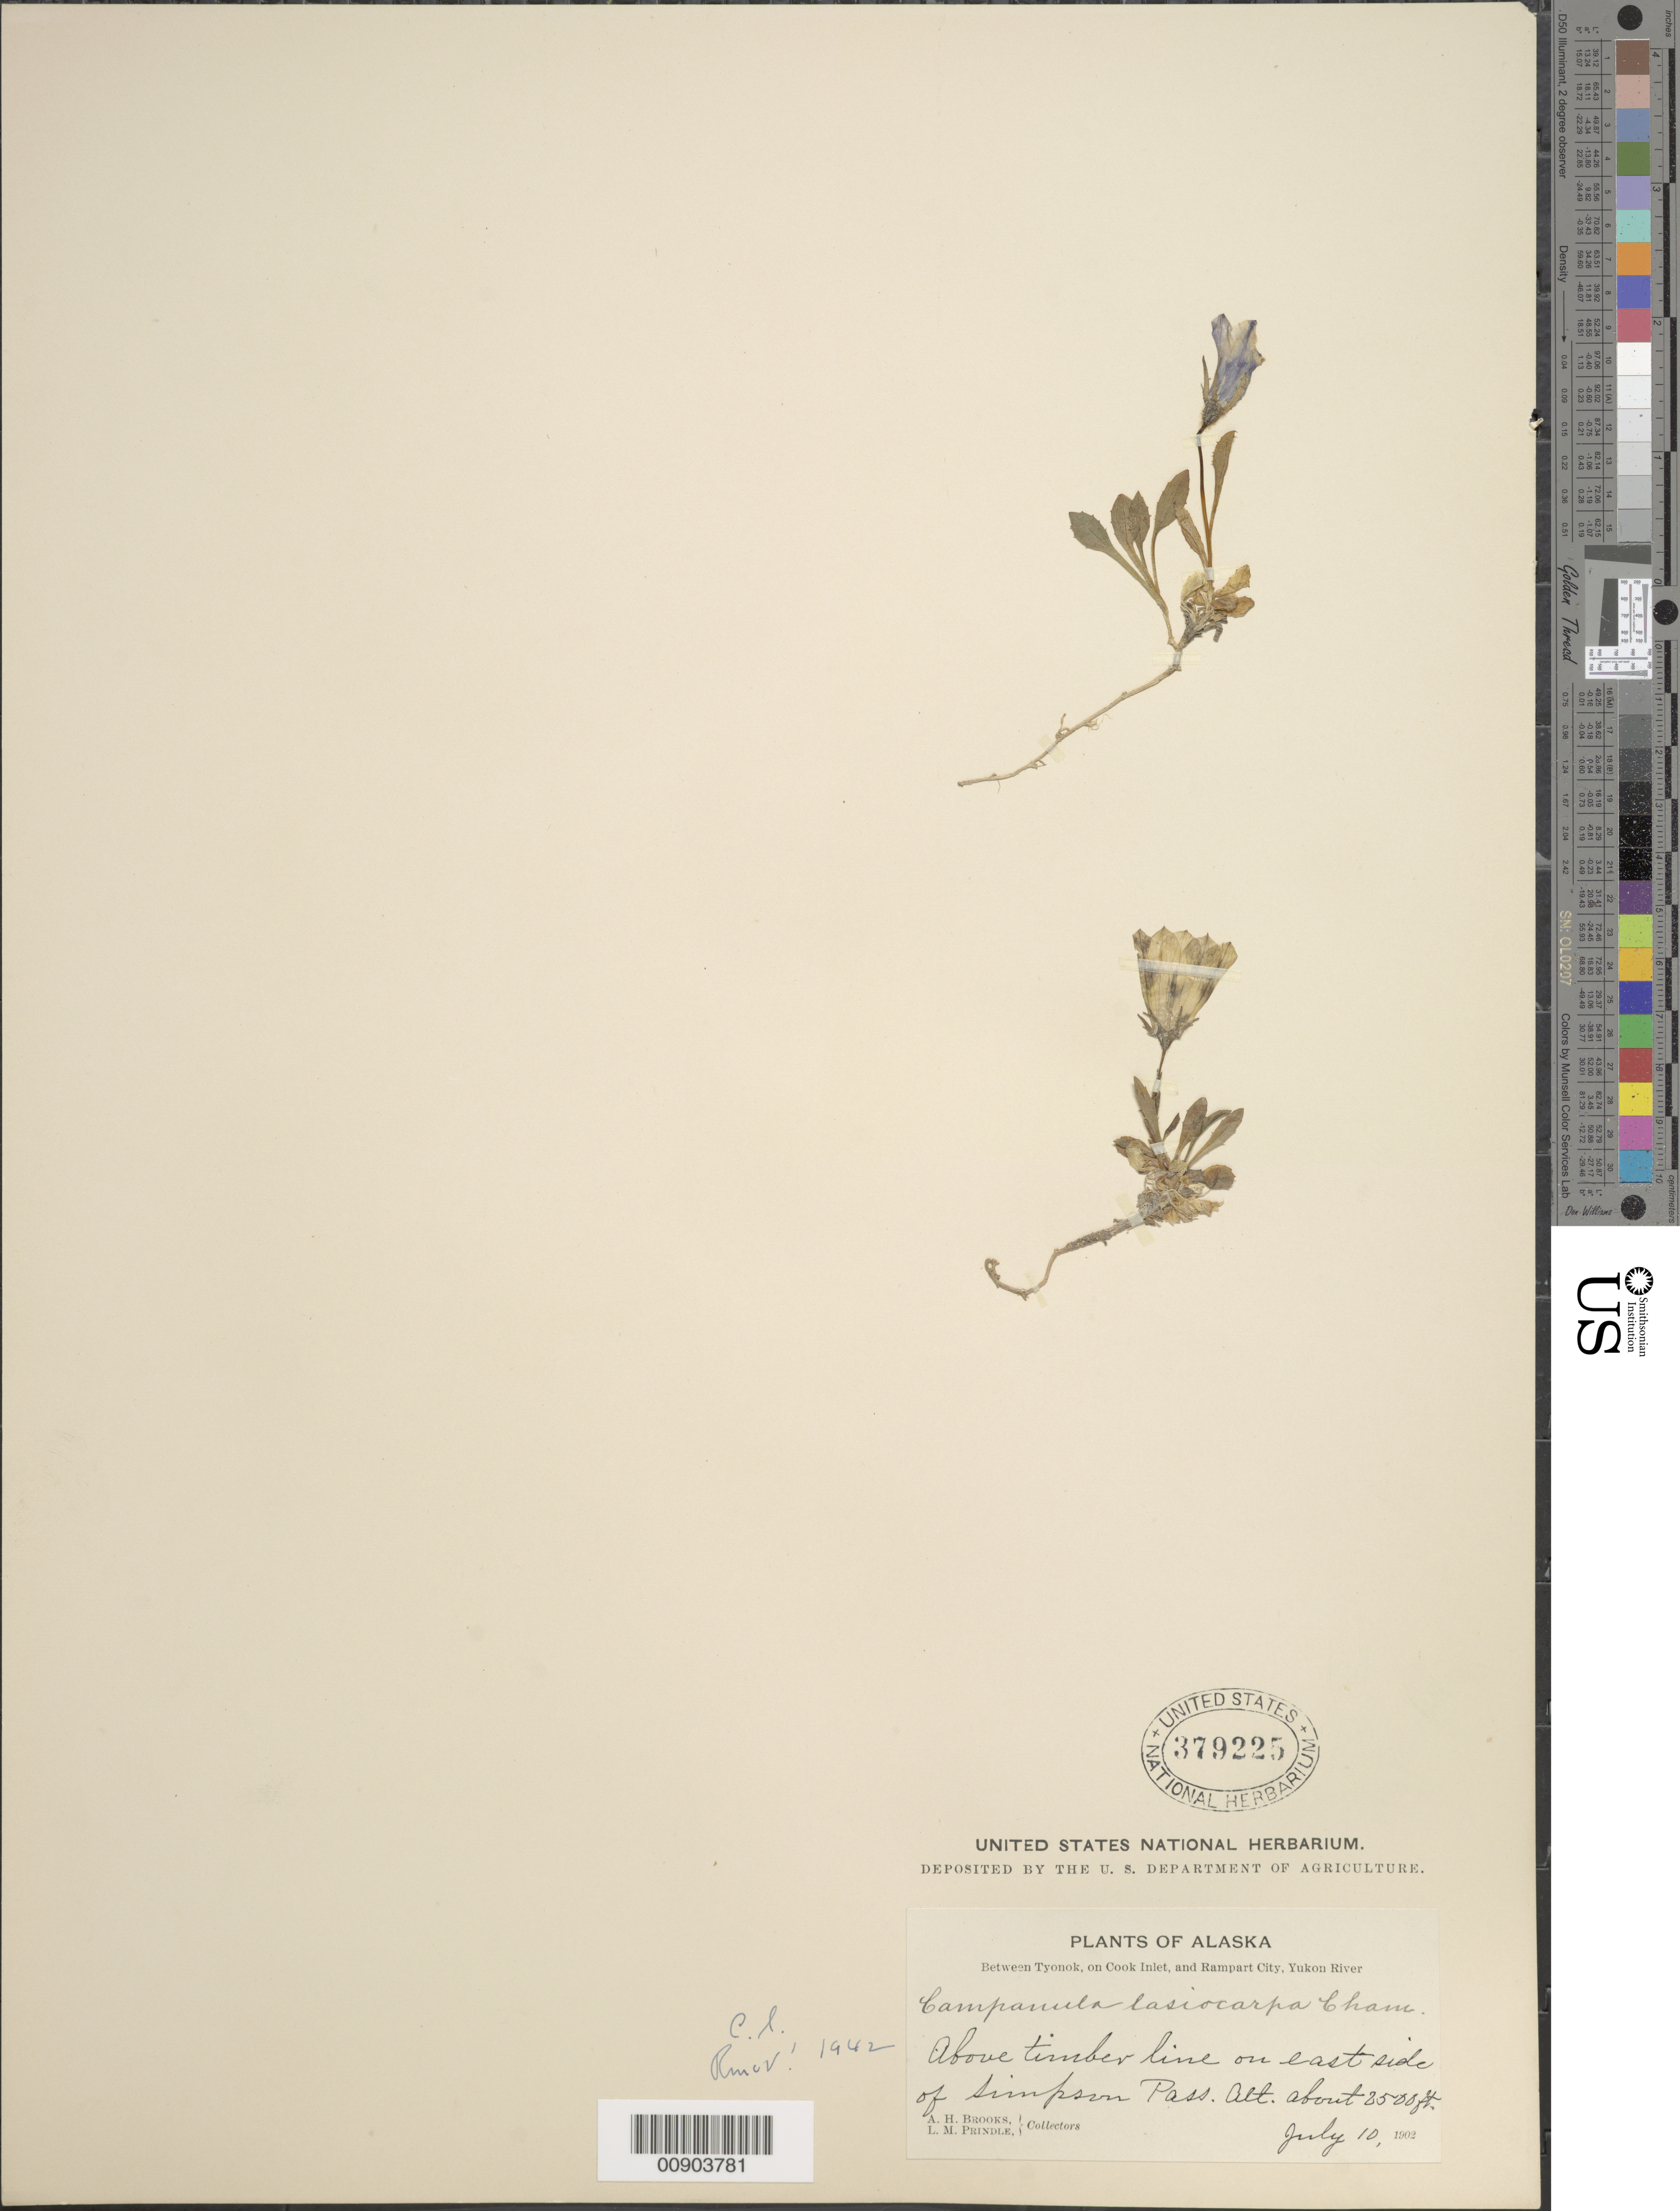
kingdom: Plantae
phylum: Tracheophyta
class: Magnoliopsida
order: Asterales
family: Campanulaceae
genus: Campanula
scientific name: Campanula lasiocarpa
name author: Cham.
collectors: A. Brooks & L. Prindle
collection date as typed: July 10, 1902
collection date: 1902-07-10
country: United States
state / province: Alaska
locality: E side of Simpson Pass, between Tyonok on Cook Inlet and Rampart City, Yukon River.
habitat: Above timber line.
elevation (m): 762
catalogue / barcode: US 379225